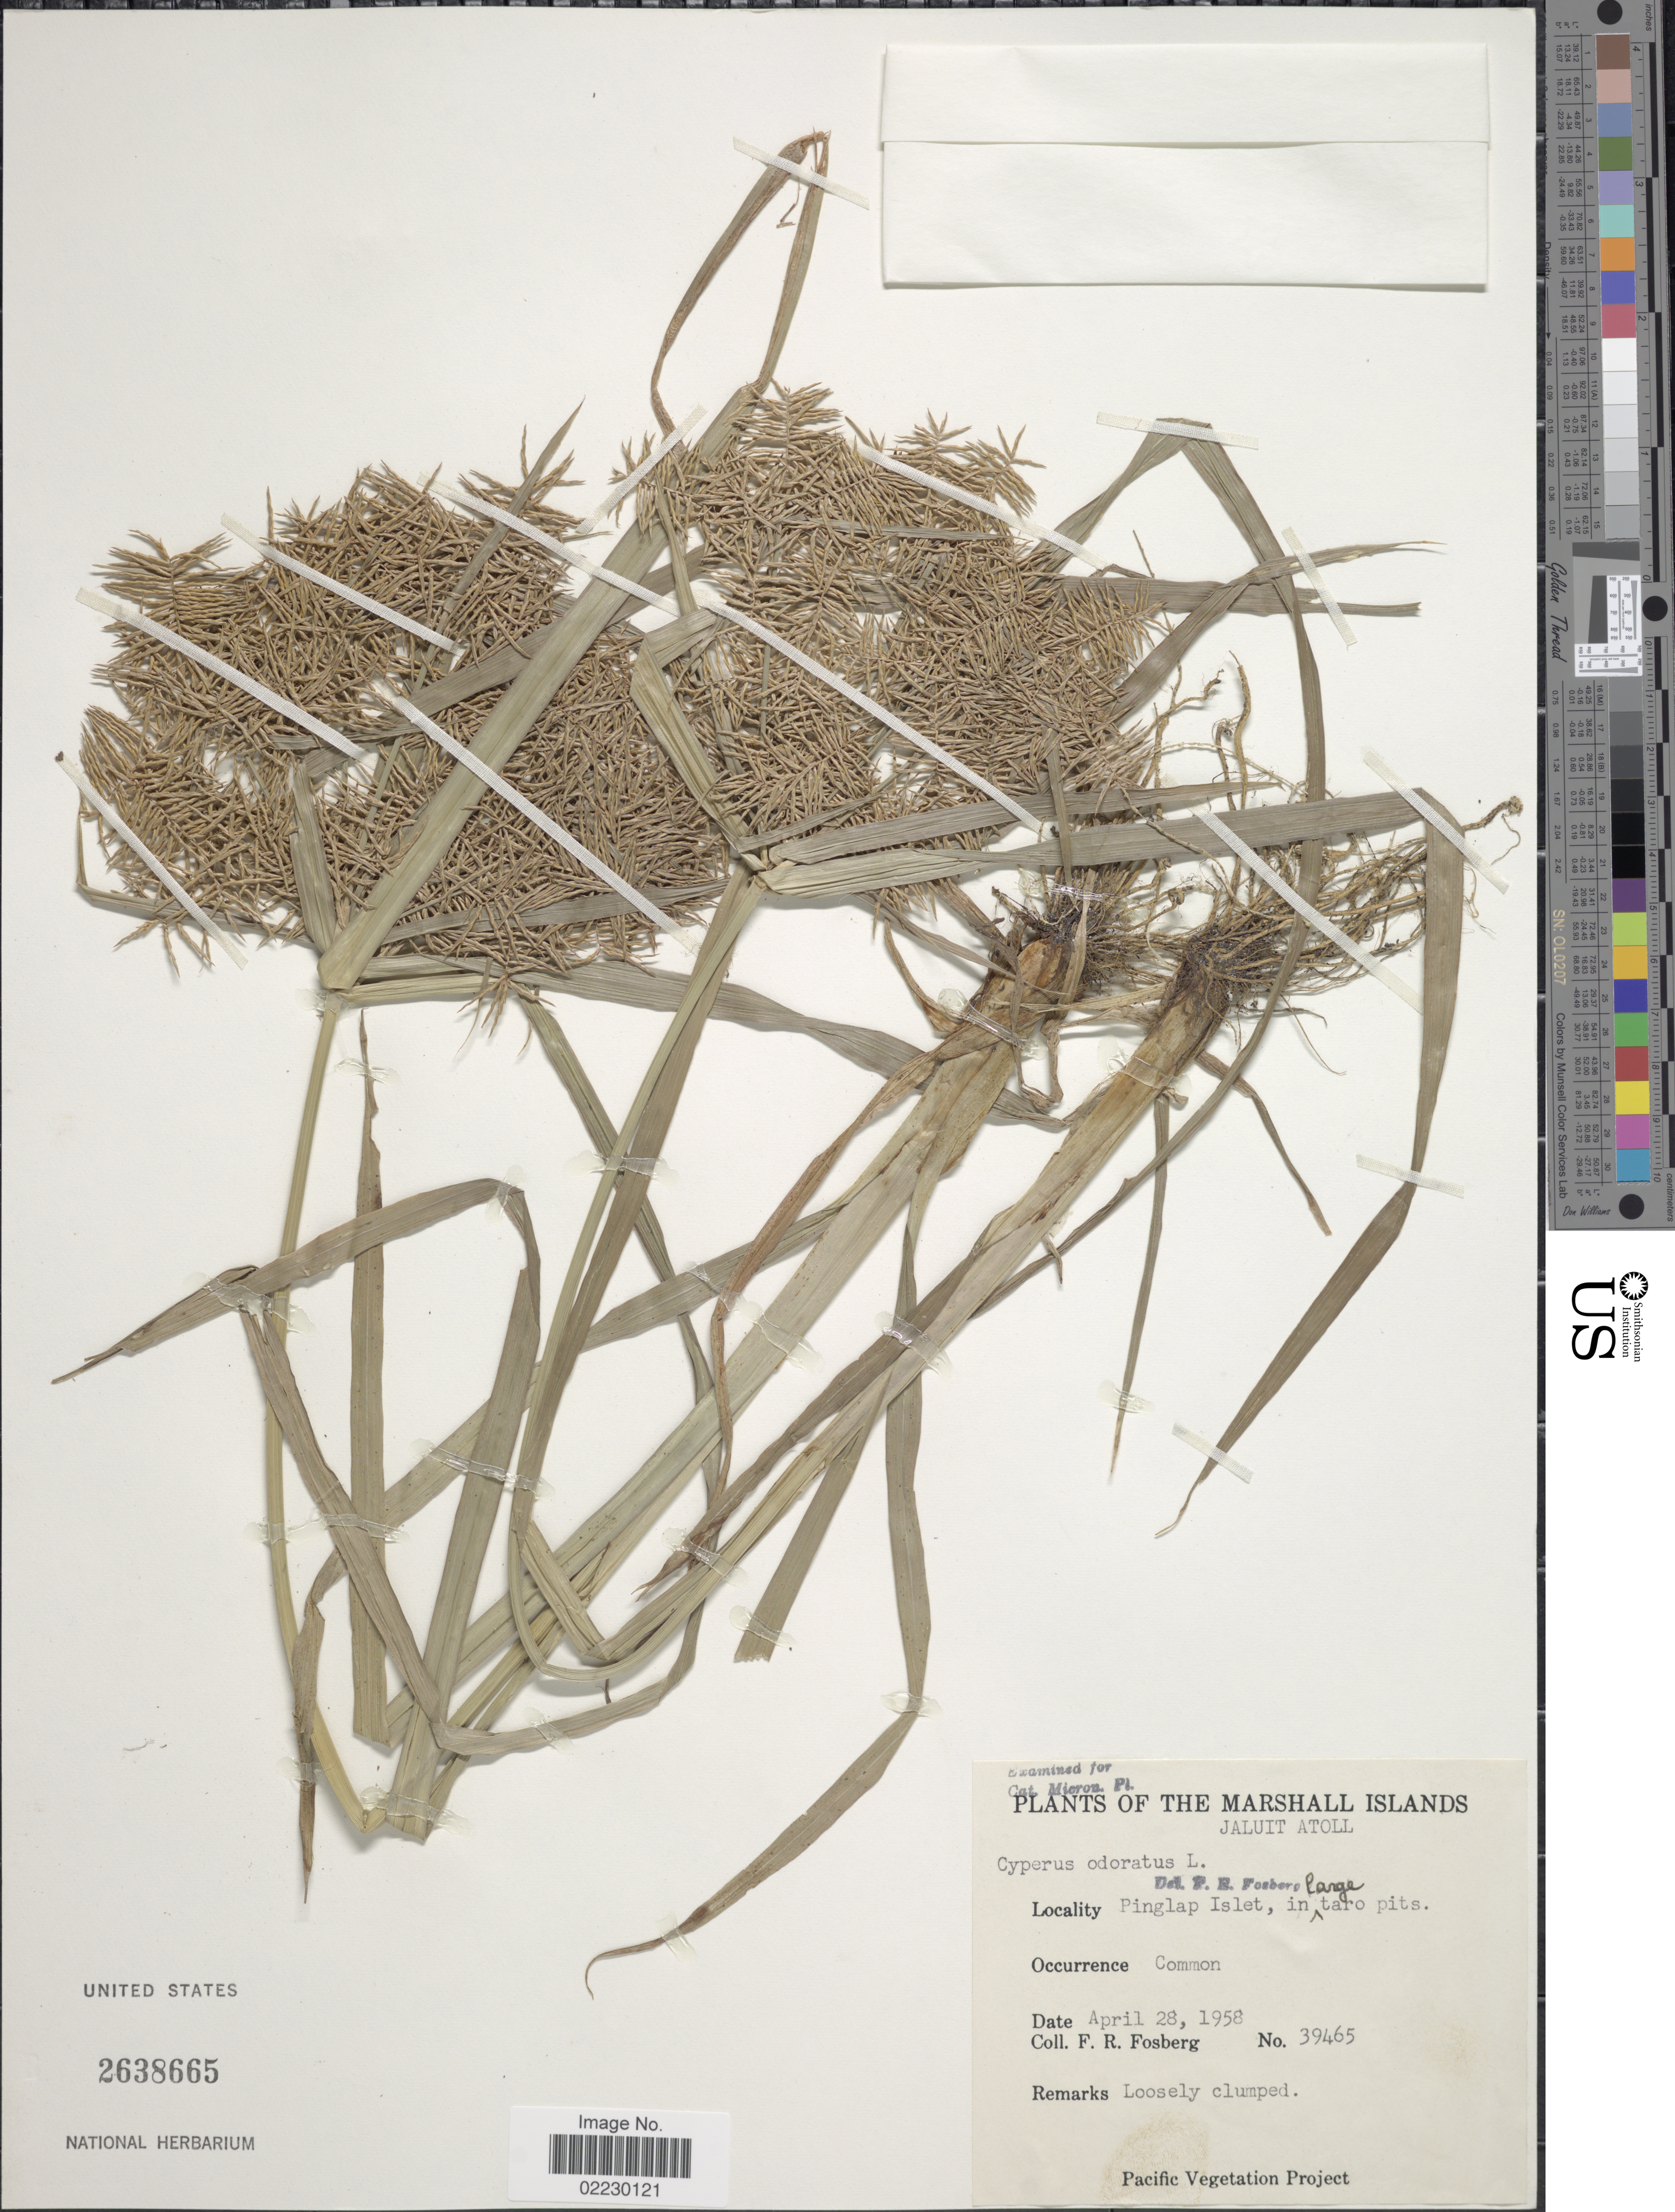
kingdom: Plantae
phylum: Tracheophyta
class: Liliopsida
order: Poales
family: Cyperaceae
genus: Cyperus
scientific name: Cyperus odoratus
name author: L.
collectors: F. R. Fosberg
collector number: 39465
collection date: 1958-04-28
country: Marshall Islands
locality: Pinglap Islet, in large taro pits, Jaluit Atoll.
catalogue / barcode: US 2638665